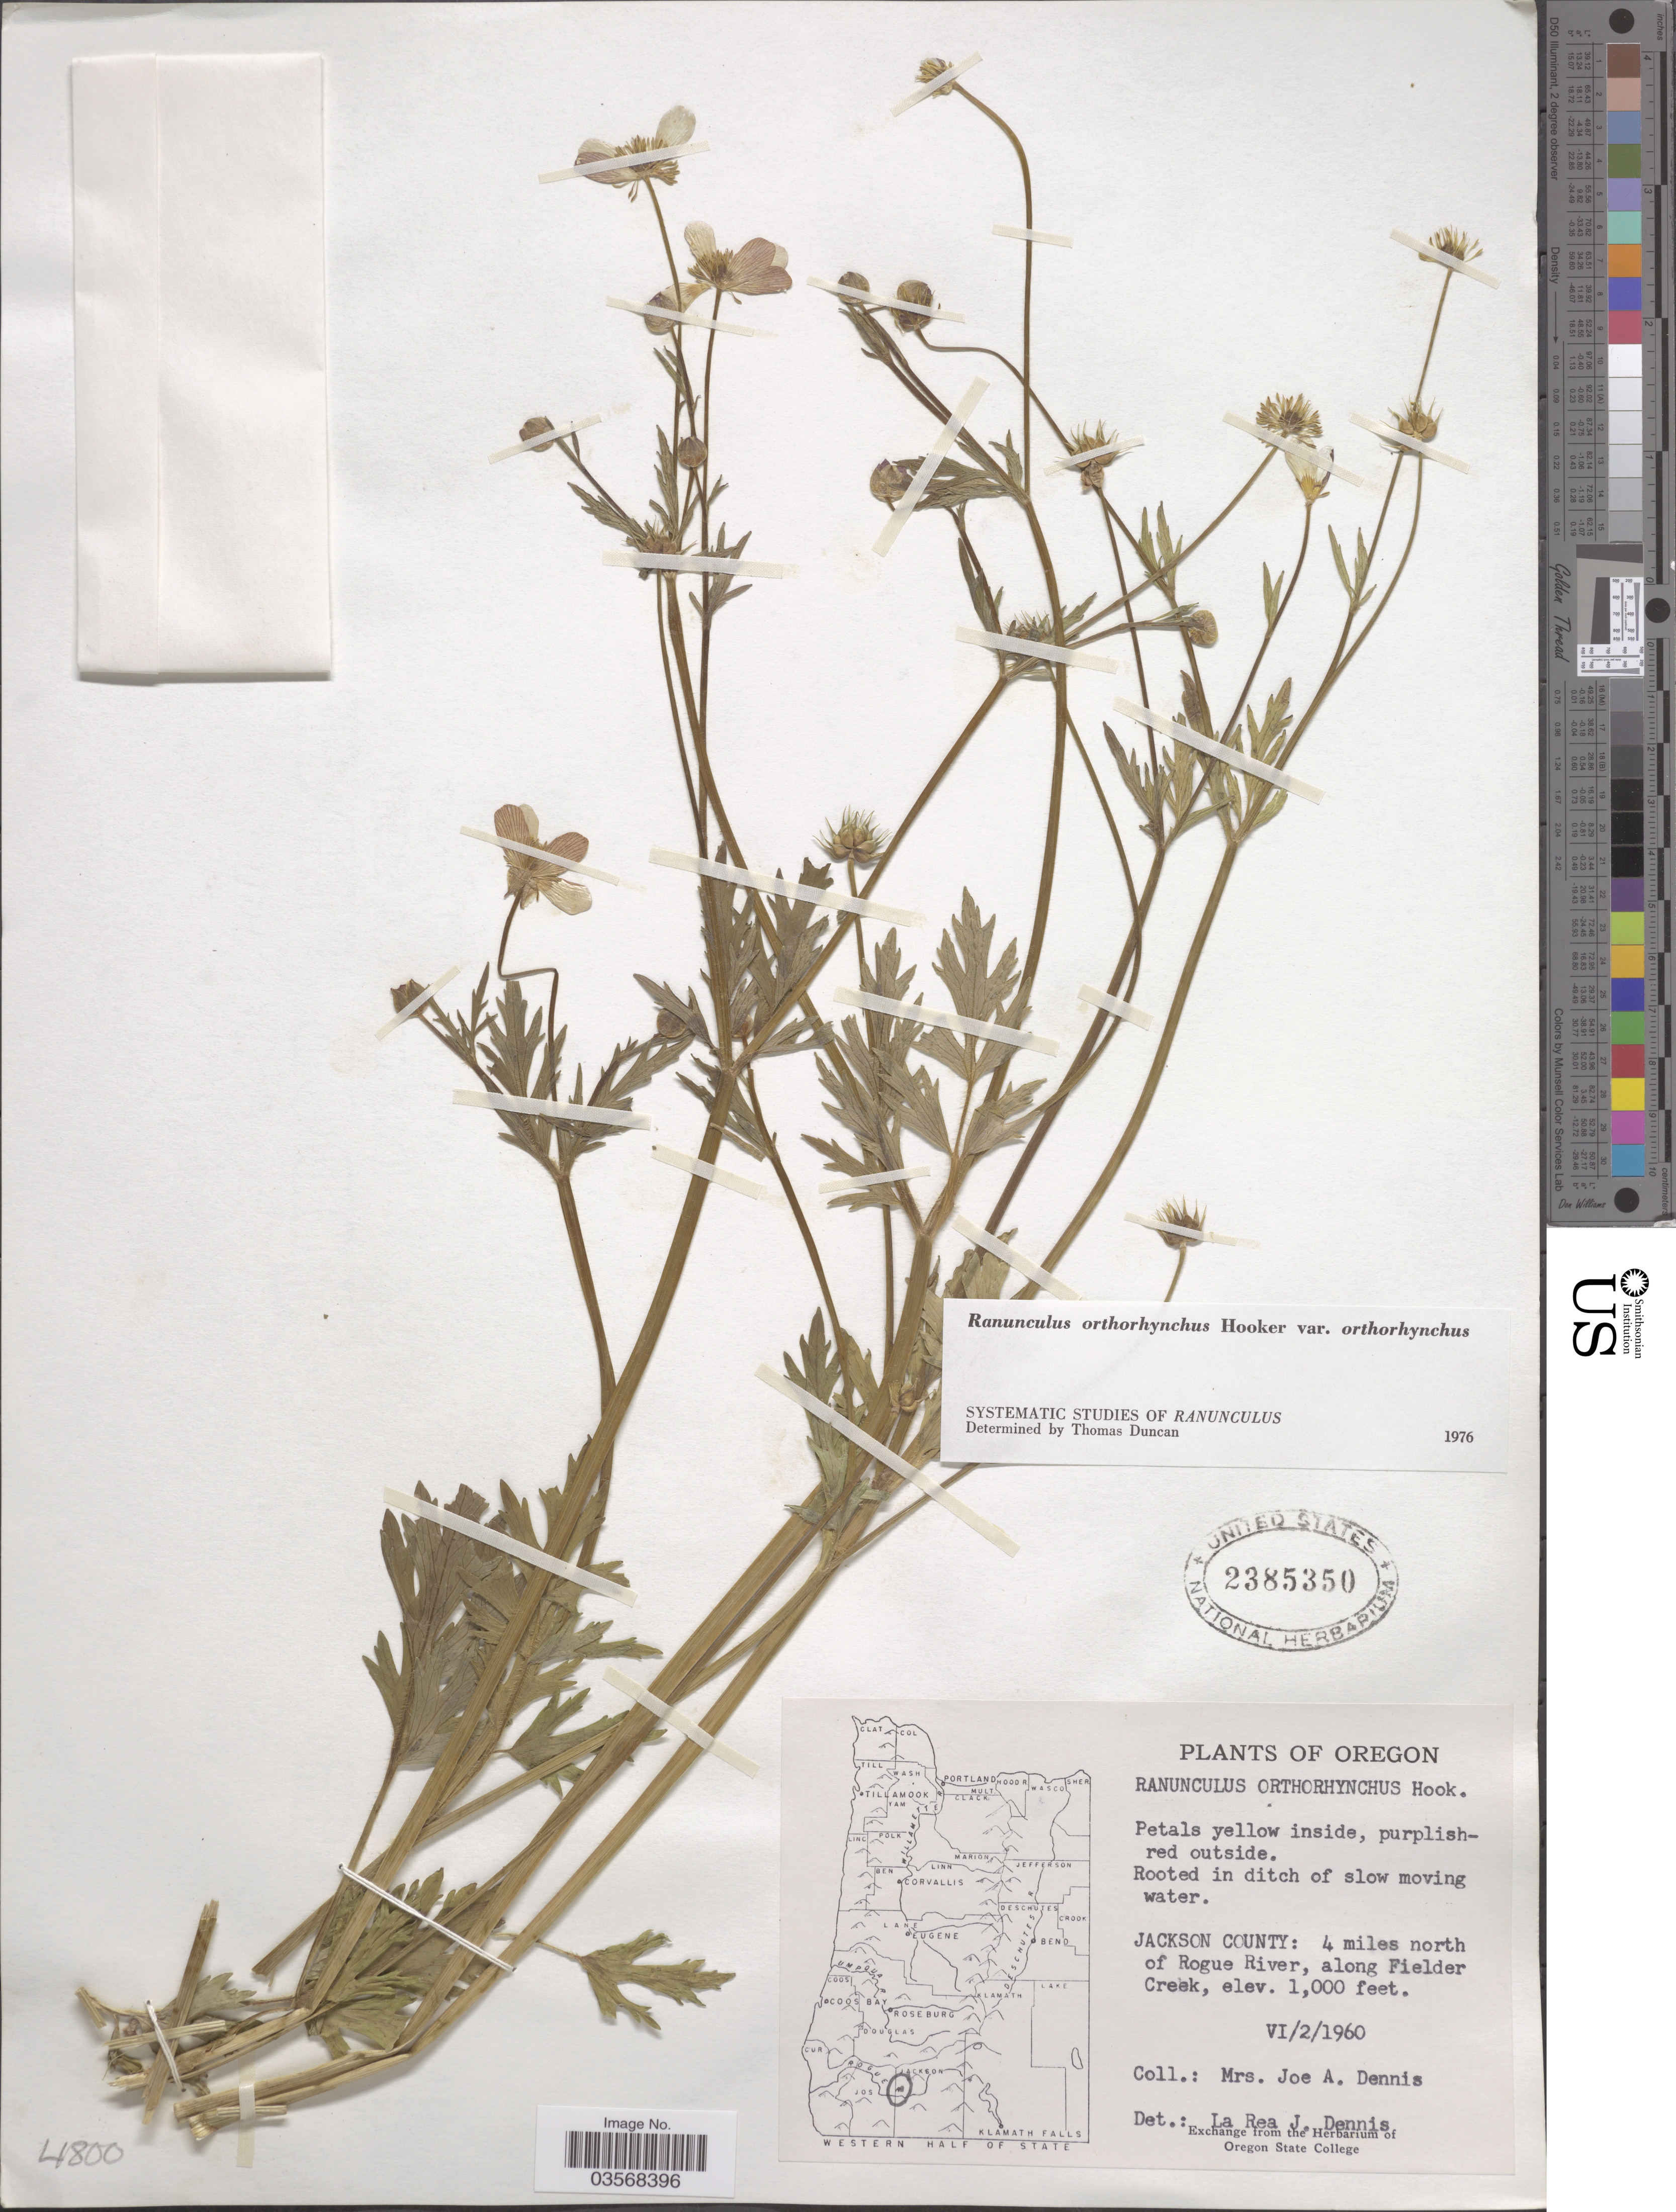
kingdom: Plantae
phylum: Tracheophyta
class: Magnoliopsida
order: Ranunculales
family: Ranunculaceae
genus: Ranunculus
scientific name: Ranunculus orthorhynchus var. orthorhynchus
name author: Hook.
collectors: J. Dennis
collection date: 1960-06-02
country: United States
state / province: Oregon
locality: Jackson County: 4 miles north of Rogue River, along Fielder Creek.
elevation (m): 305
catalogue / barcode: US 2385350